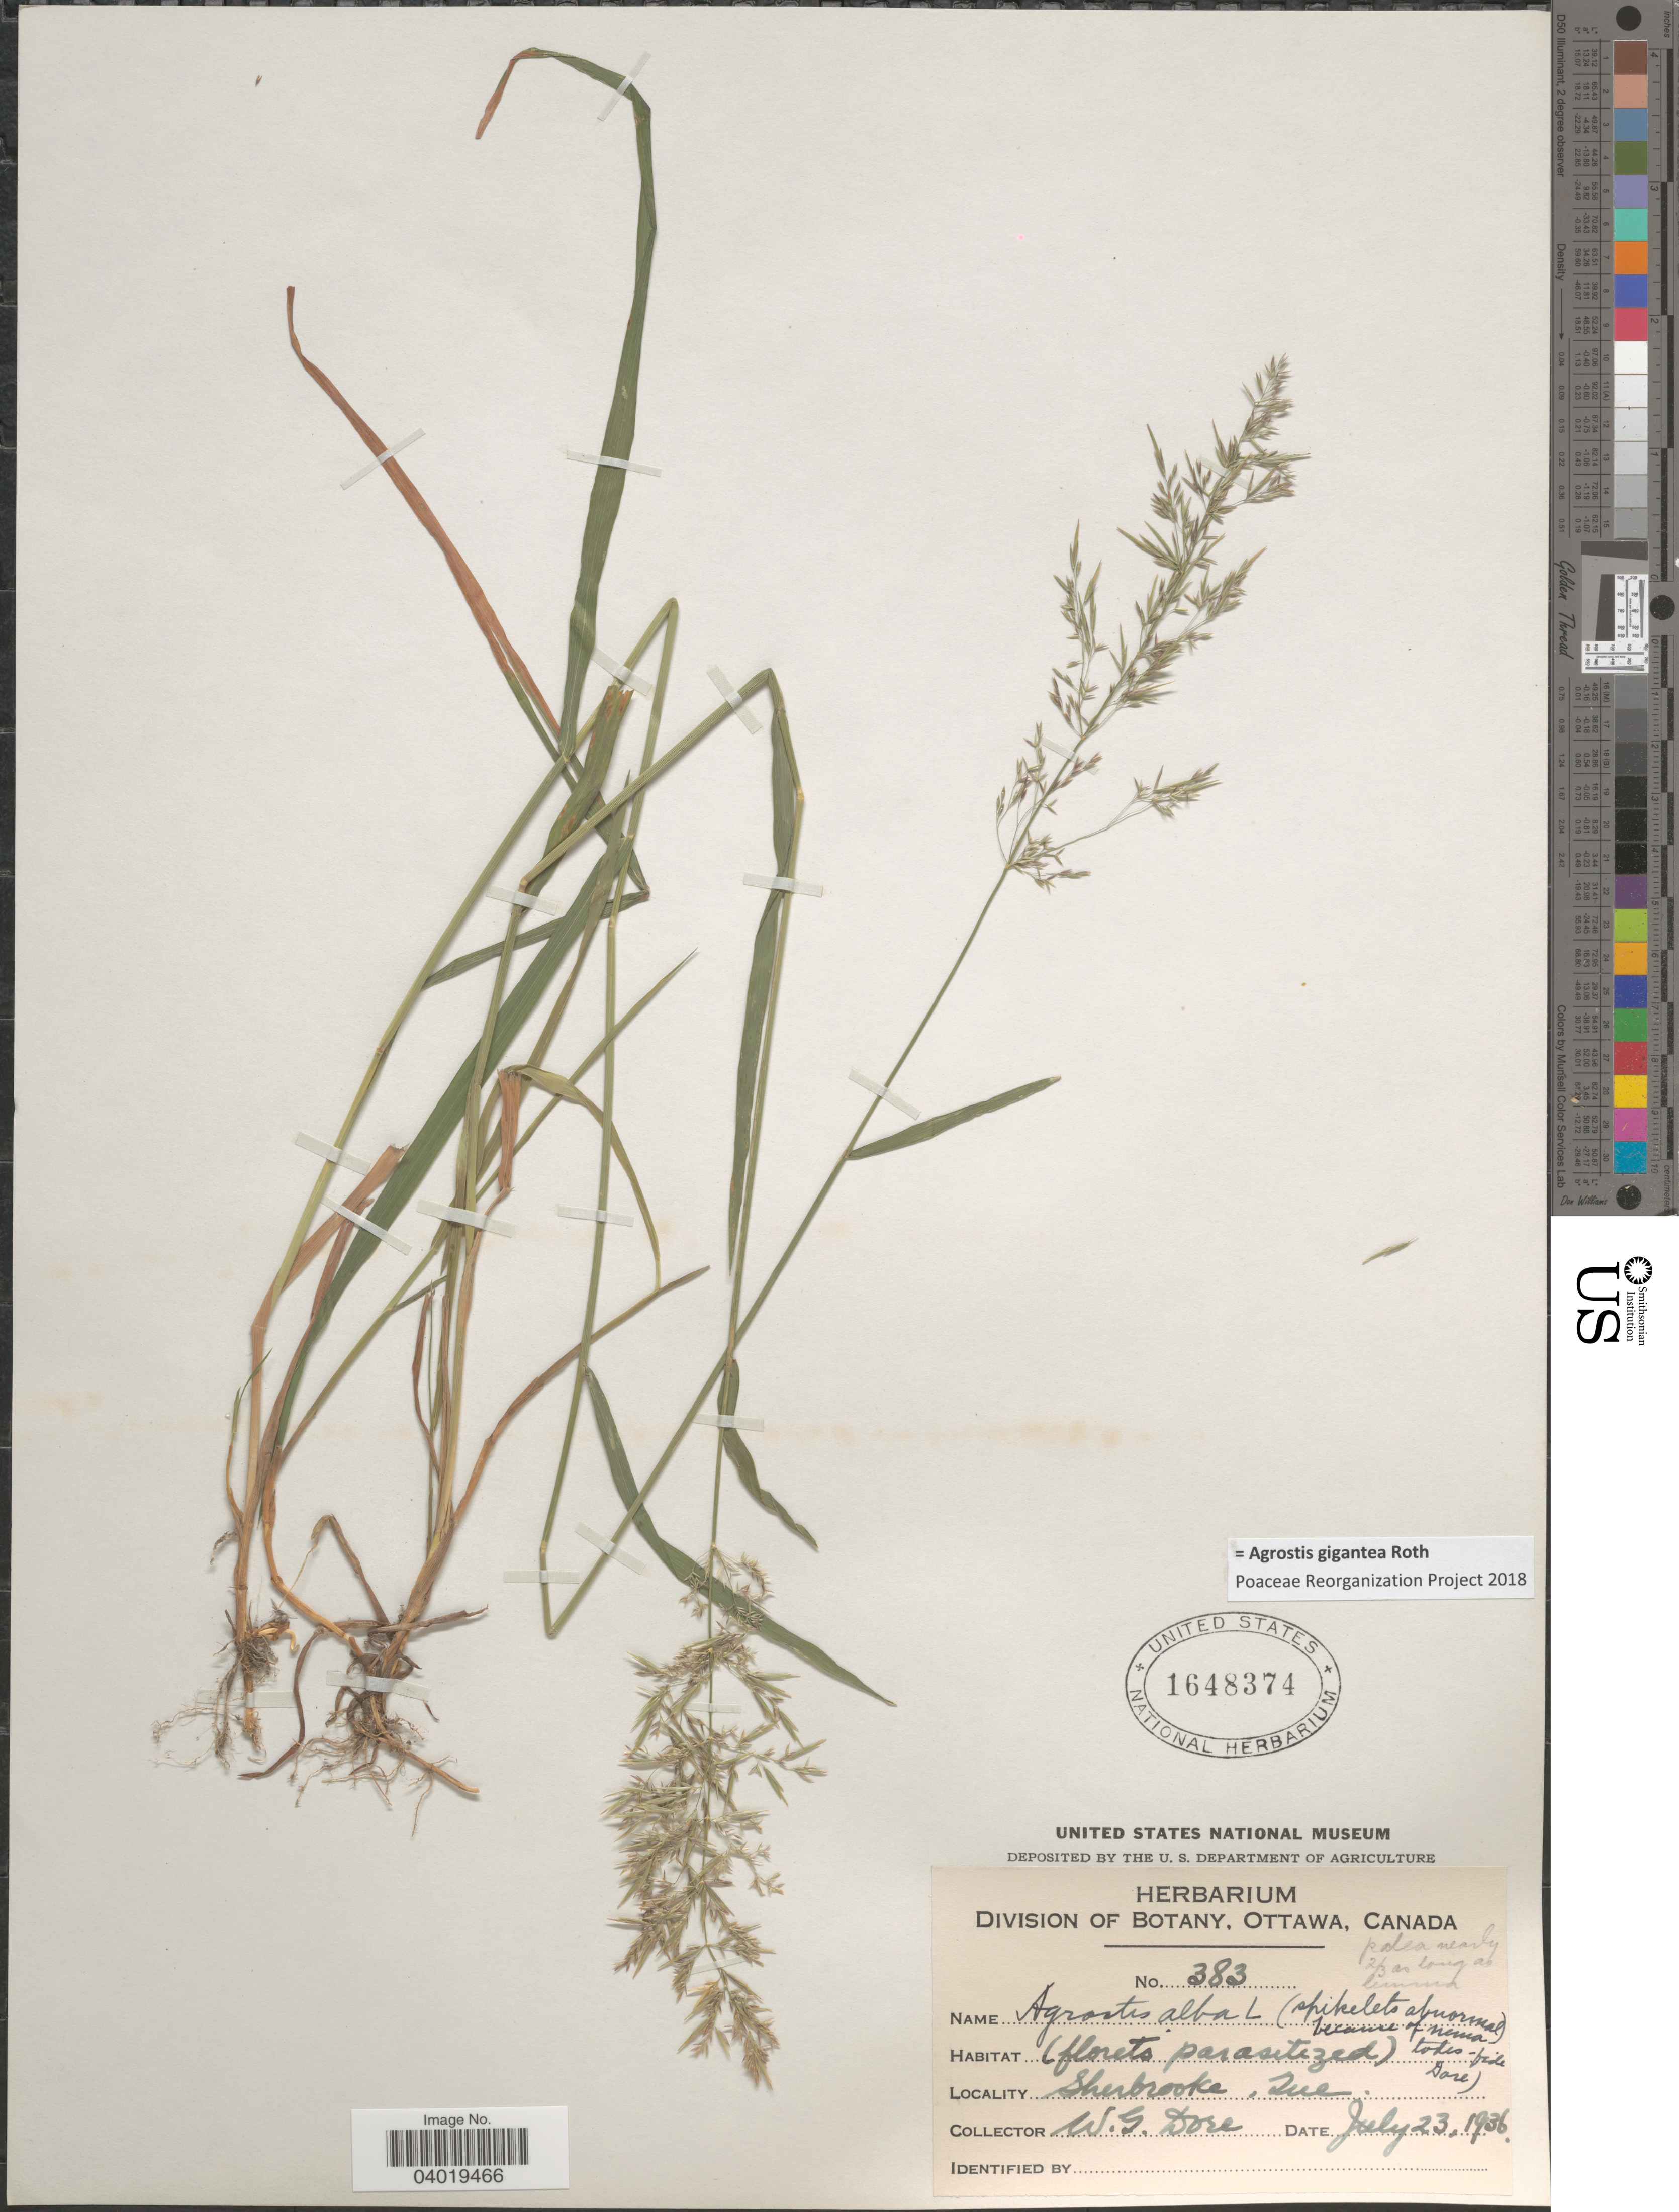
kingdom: Plantae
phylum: Tracheophyta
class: Liliopsida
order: Poales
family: Poaceae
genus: Agrostis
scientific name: Agrostis gigantea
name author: Roth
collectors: W. Dore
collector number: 383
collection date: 1936-07-23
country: Canada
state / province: Quebec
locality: Sherbrooke.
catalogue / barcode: US 1648374